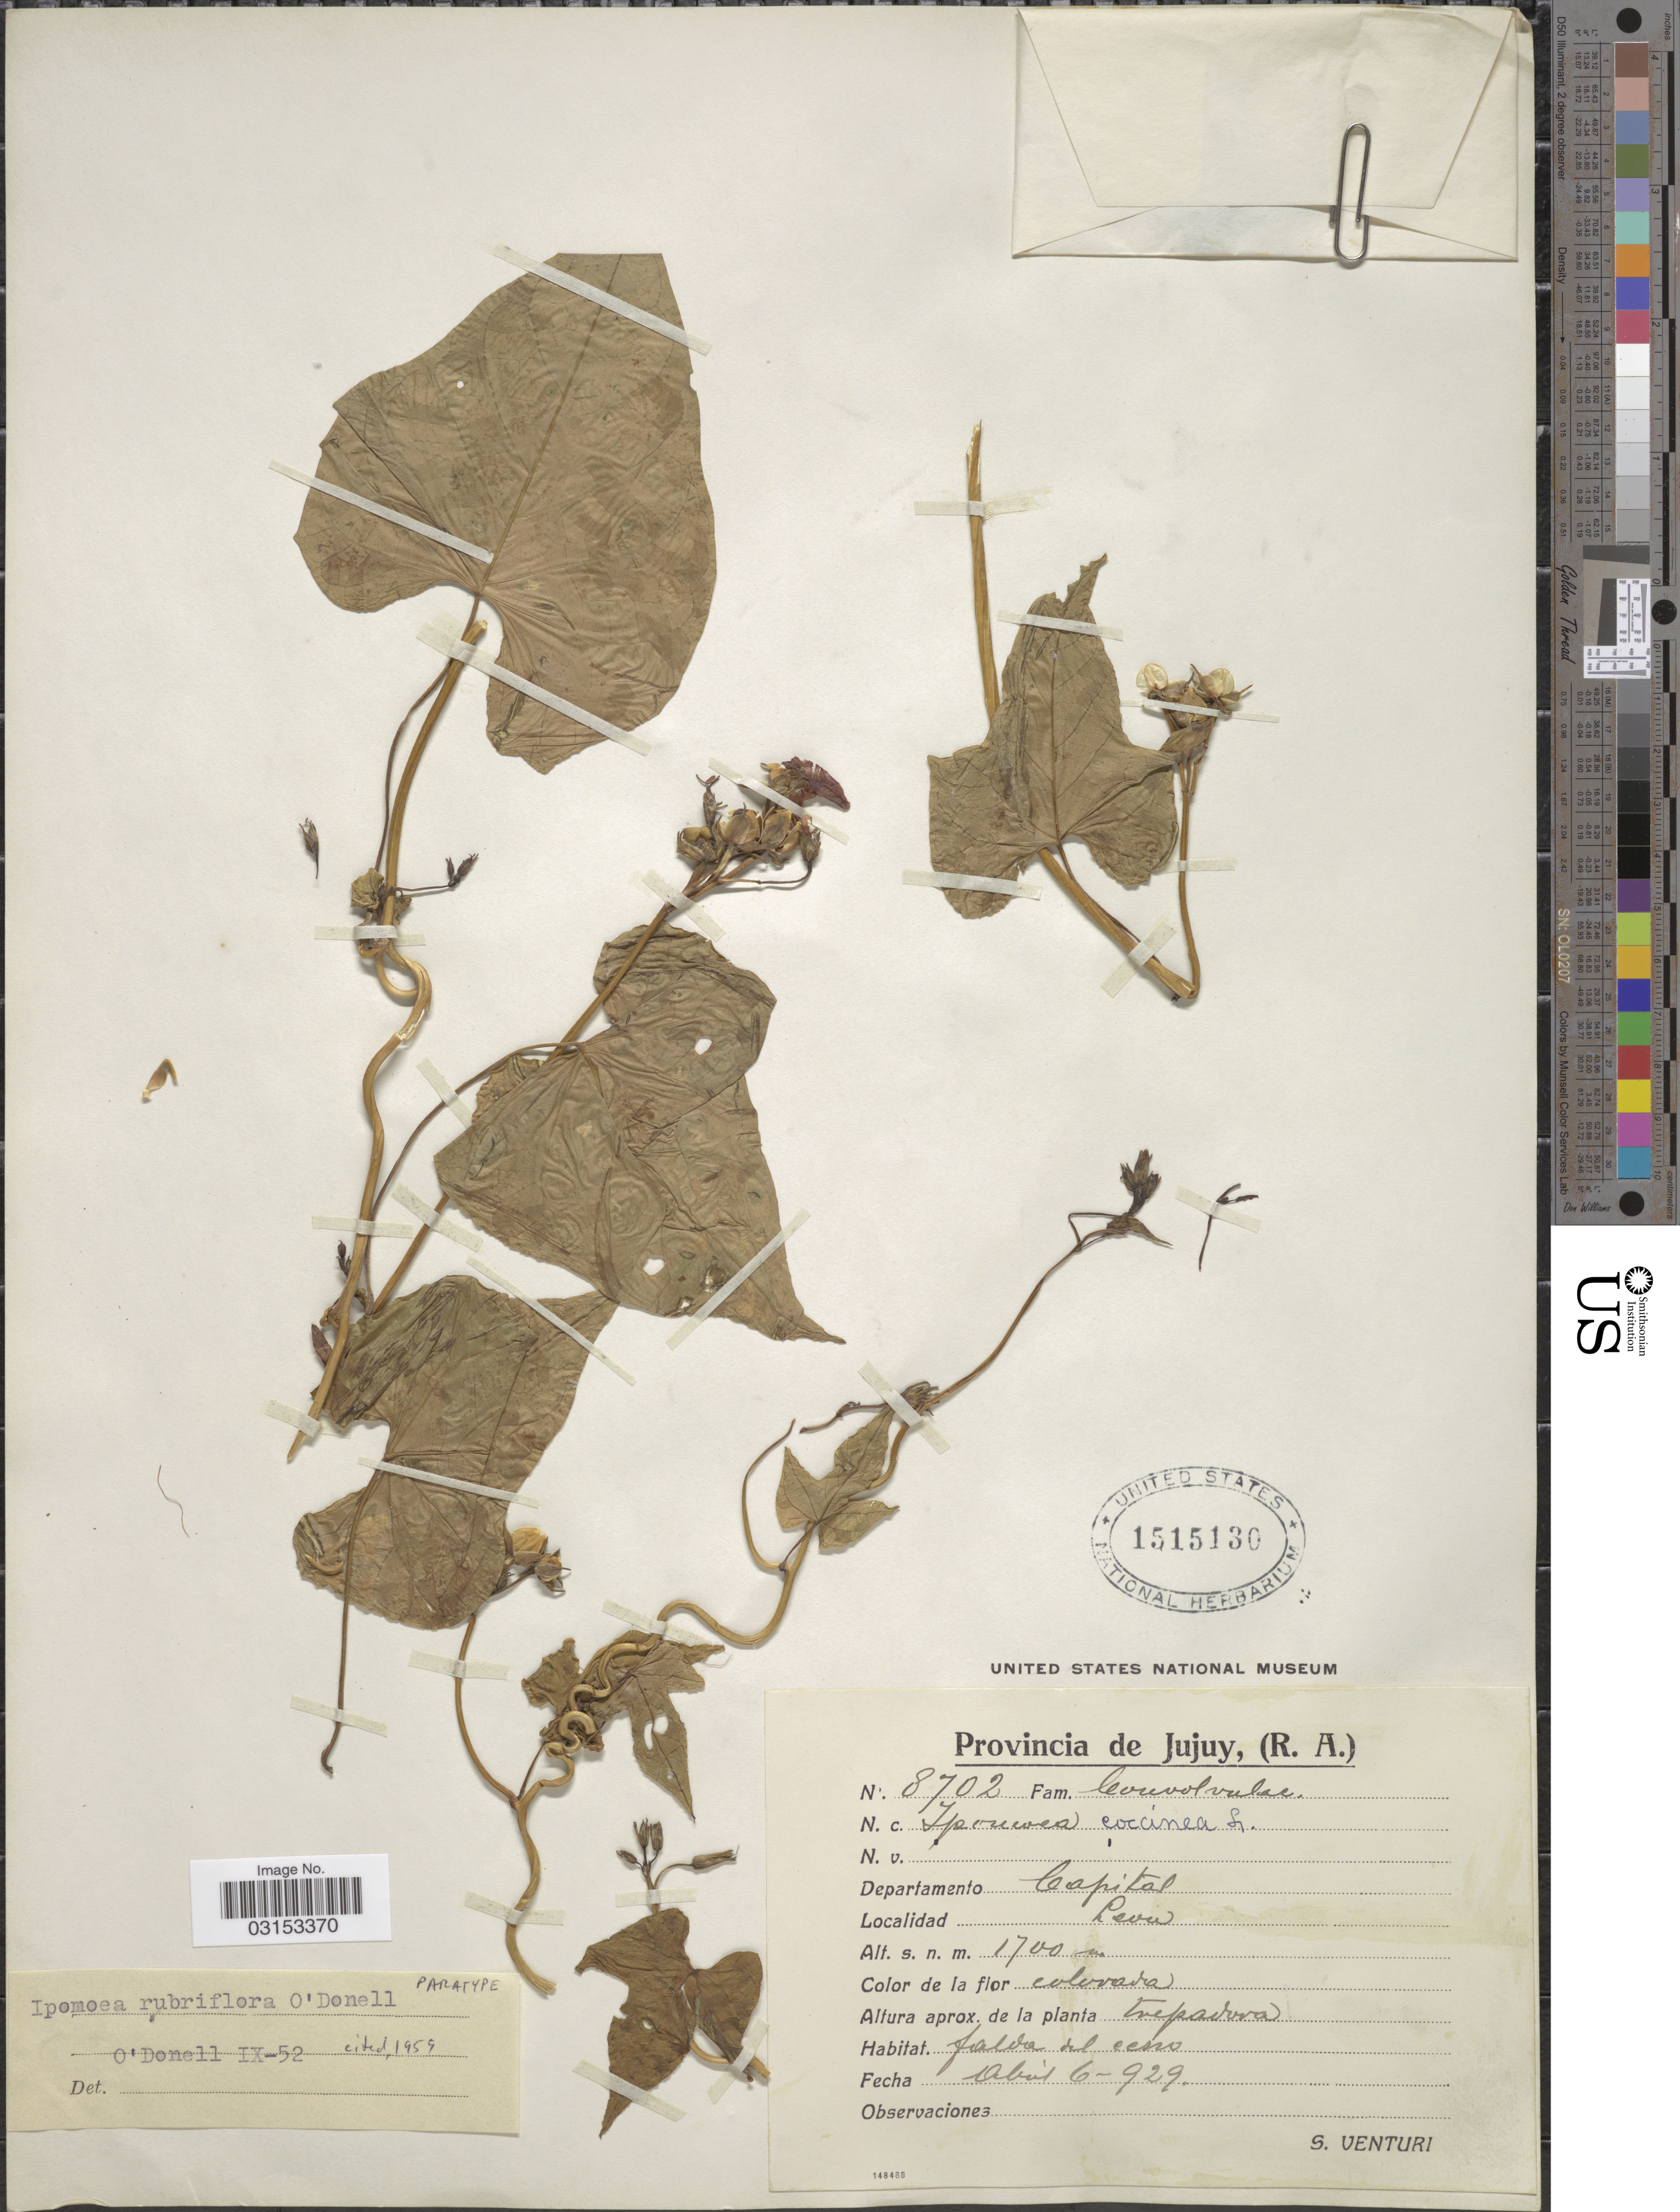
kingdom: Plantae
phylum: Tracheophyta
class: Magnoliopsida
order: Solanales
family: Convolvulaceae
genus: Ipomoea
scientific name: Ipomoea rubriflora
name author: O'Donell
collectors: S. Venturi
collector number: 8702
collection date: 1929-04-06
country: Argentina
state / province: Jujuy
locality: Departamento Capital. Levu.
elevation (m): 1700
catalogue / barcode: US 1515130